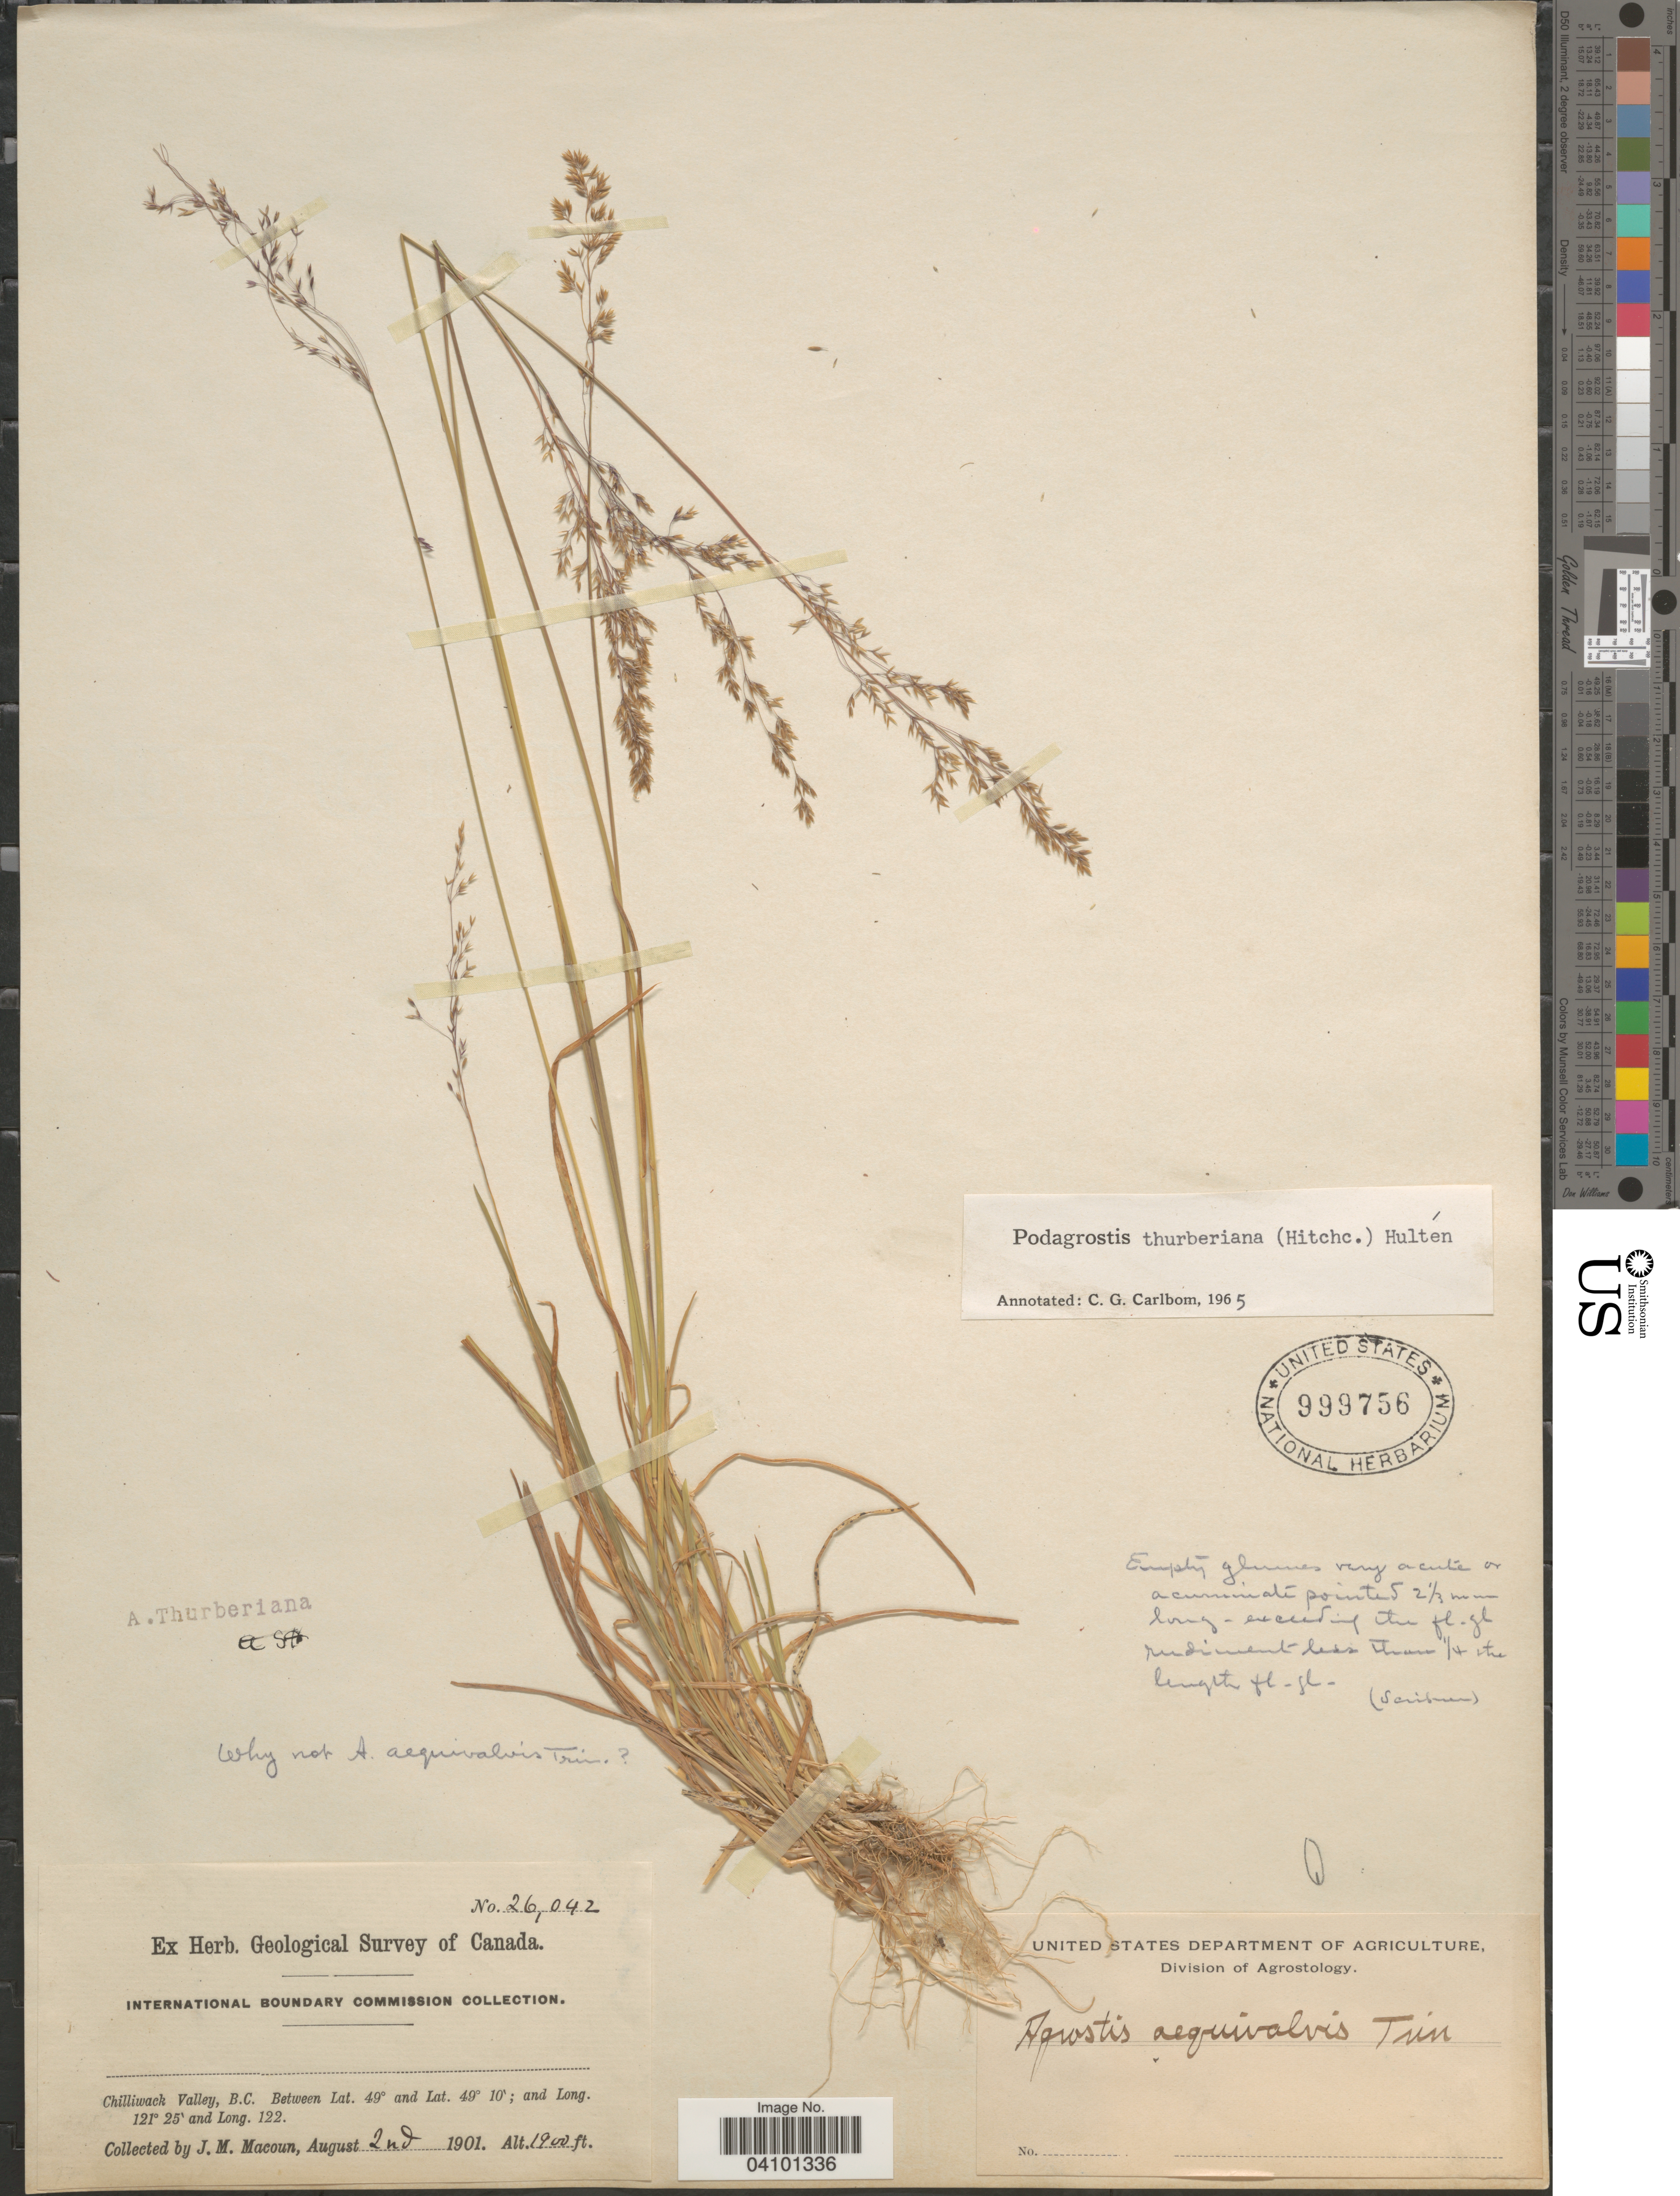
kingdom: Plantae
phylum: Tracheophyta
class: Liliopsida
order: Poales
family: Poaceae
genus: Podagrostis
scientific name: Podagrostis thurberiana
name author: Hitchc.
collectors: J. M. Macoun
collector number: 26042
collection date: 1901-08-02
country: Canada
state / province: British Columbia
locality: Geological Survey of Canada. Chilliwack Valley.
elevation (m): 579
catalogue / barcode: US 999756